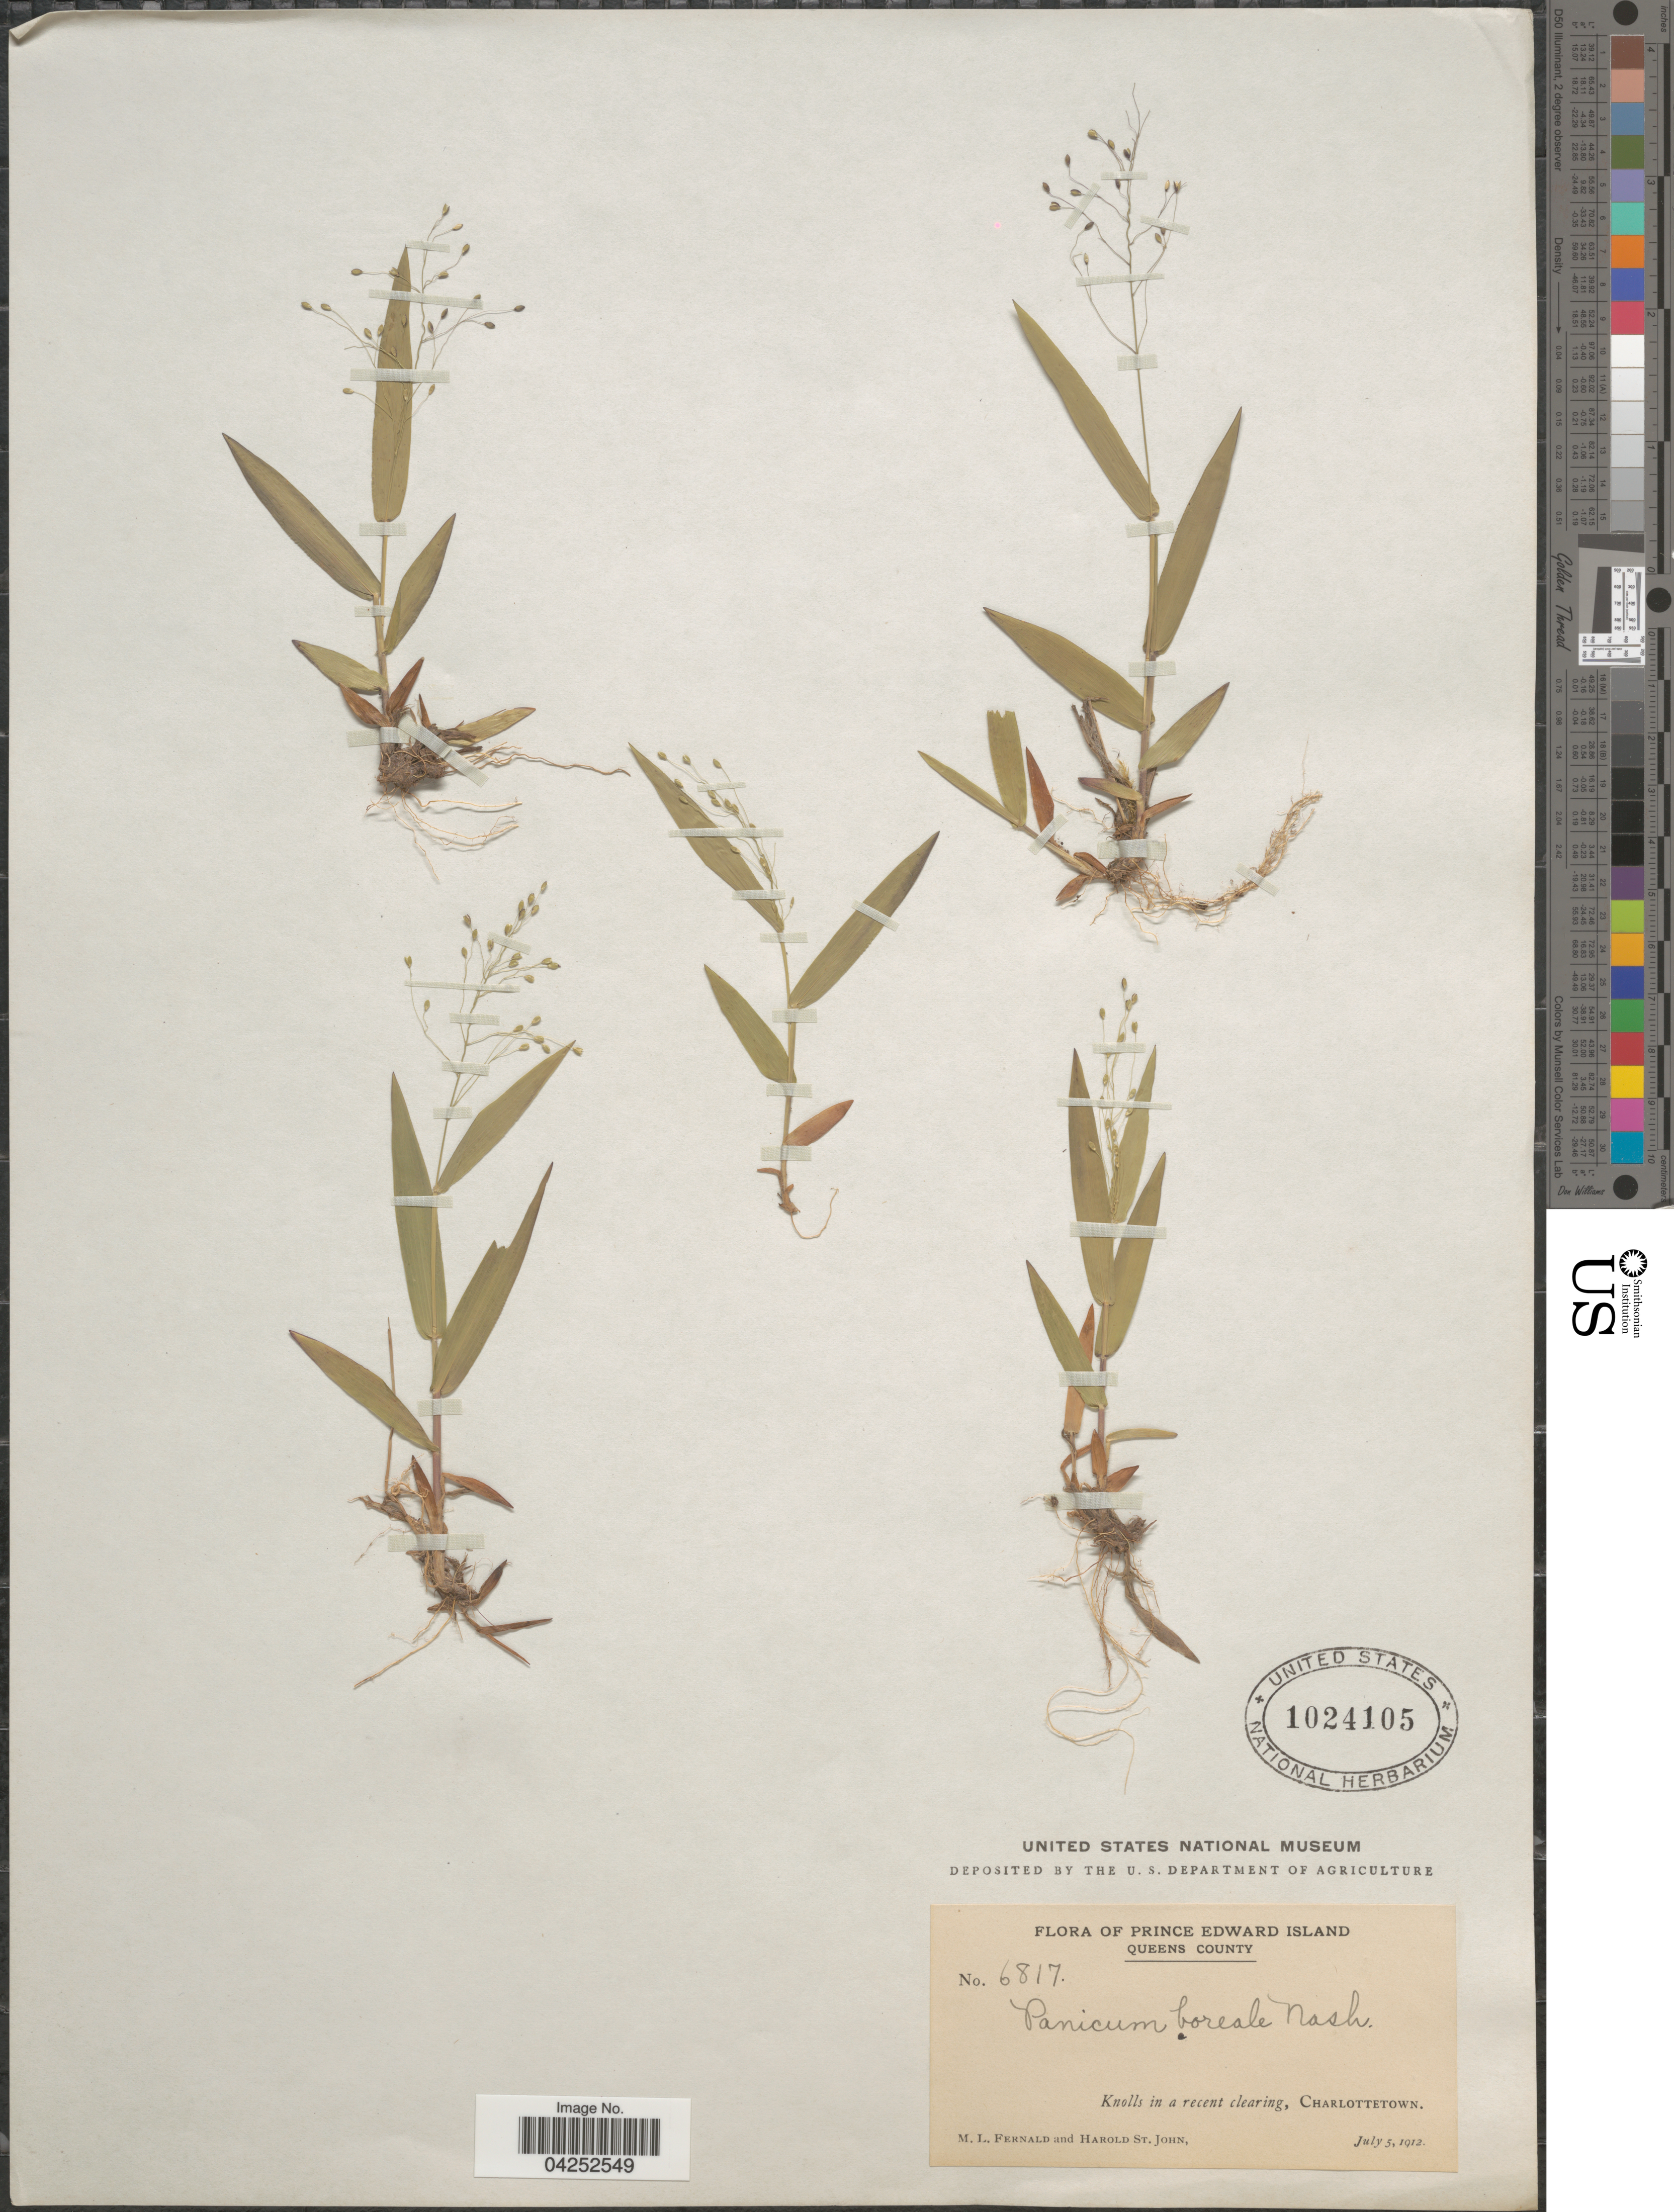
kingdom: Plantae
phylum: Tracheophyta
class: Liliopsida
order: Poales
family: Poaceae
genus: Dichanthelium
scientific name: Dichanthelium boreale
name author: (Nash) Freckmann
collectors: M. L. Fernald & H. St. John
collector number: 6817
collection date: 1912-07-05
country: Canada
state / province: Prince Edward Island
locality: Queens County. Knolls in a recent clearing, Charlottetown.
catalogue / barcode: US 1024105